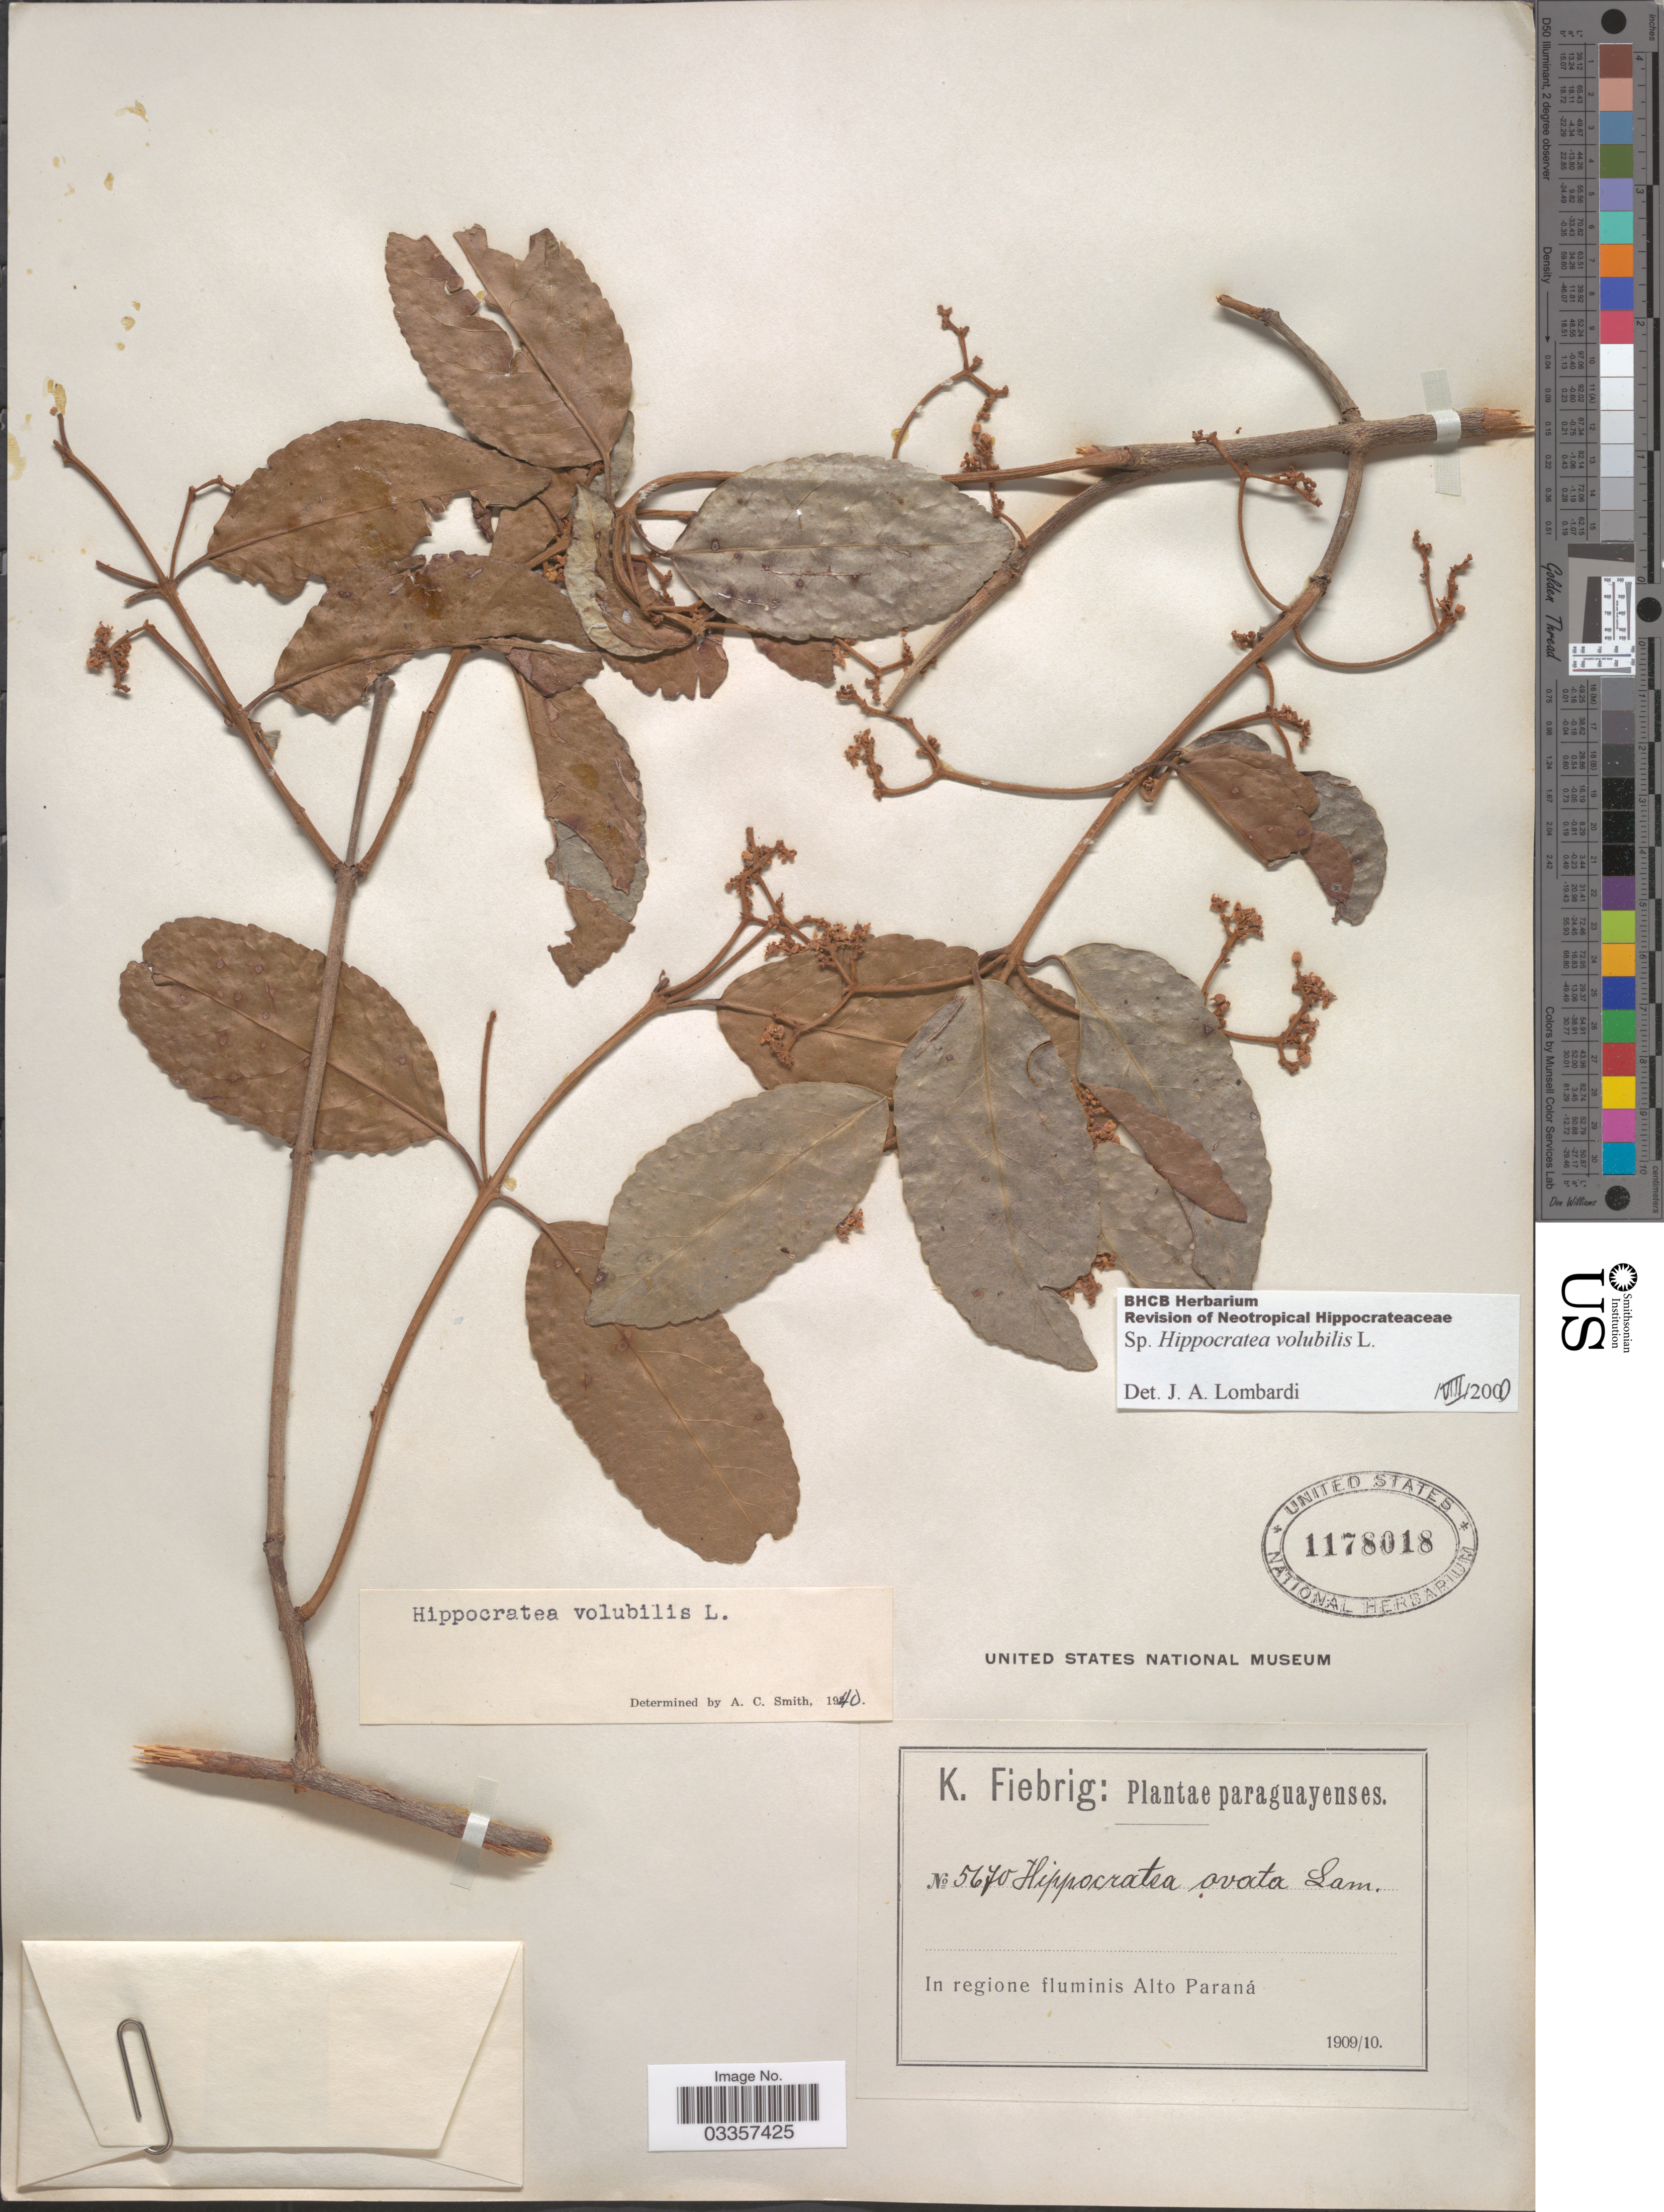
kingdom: Plantae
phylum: Tracheophyta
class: Magnoliopsida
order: Celastrales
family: Celastraceae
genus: Hippocratea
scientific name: Hippocratea volubilis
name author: L.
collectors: K. Fiebrig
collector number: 5670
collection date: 1909/1910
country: Paraguay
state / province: Alto Parana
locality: In regione fluminis Alto Paraná.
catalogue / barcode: US 1178018